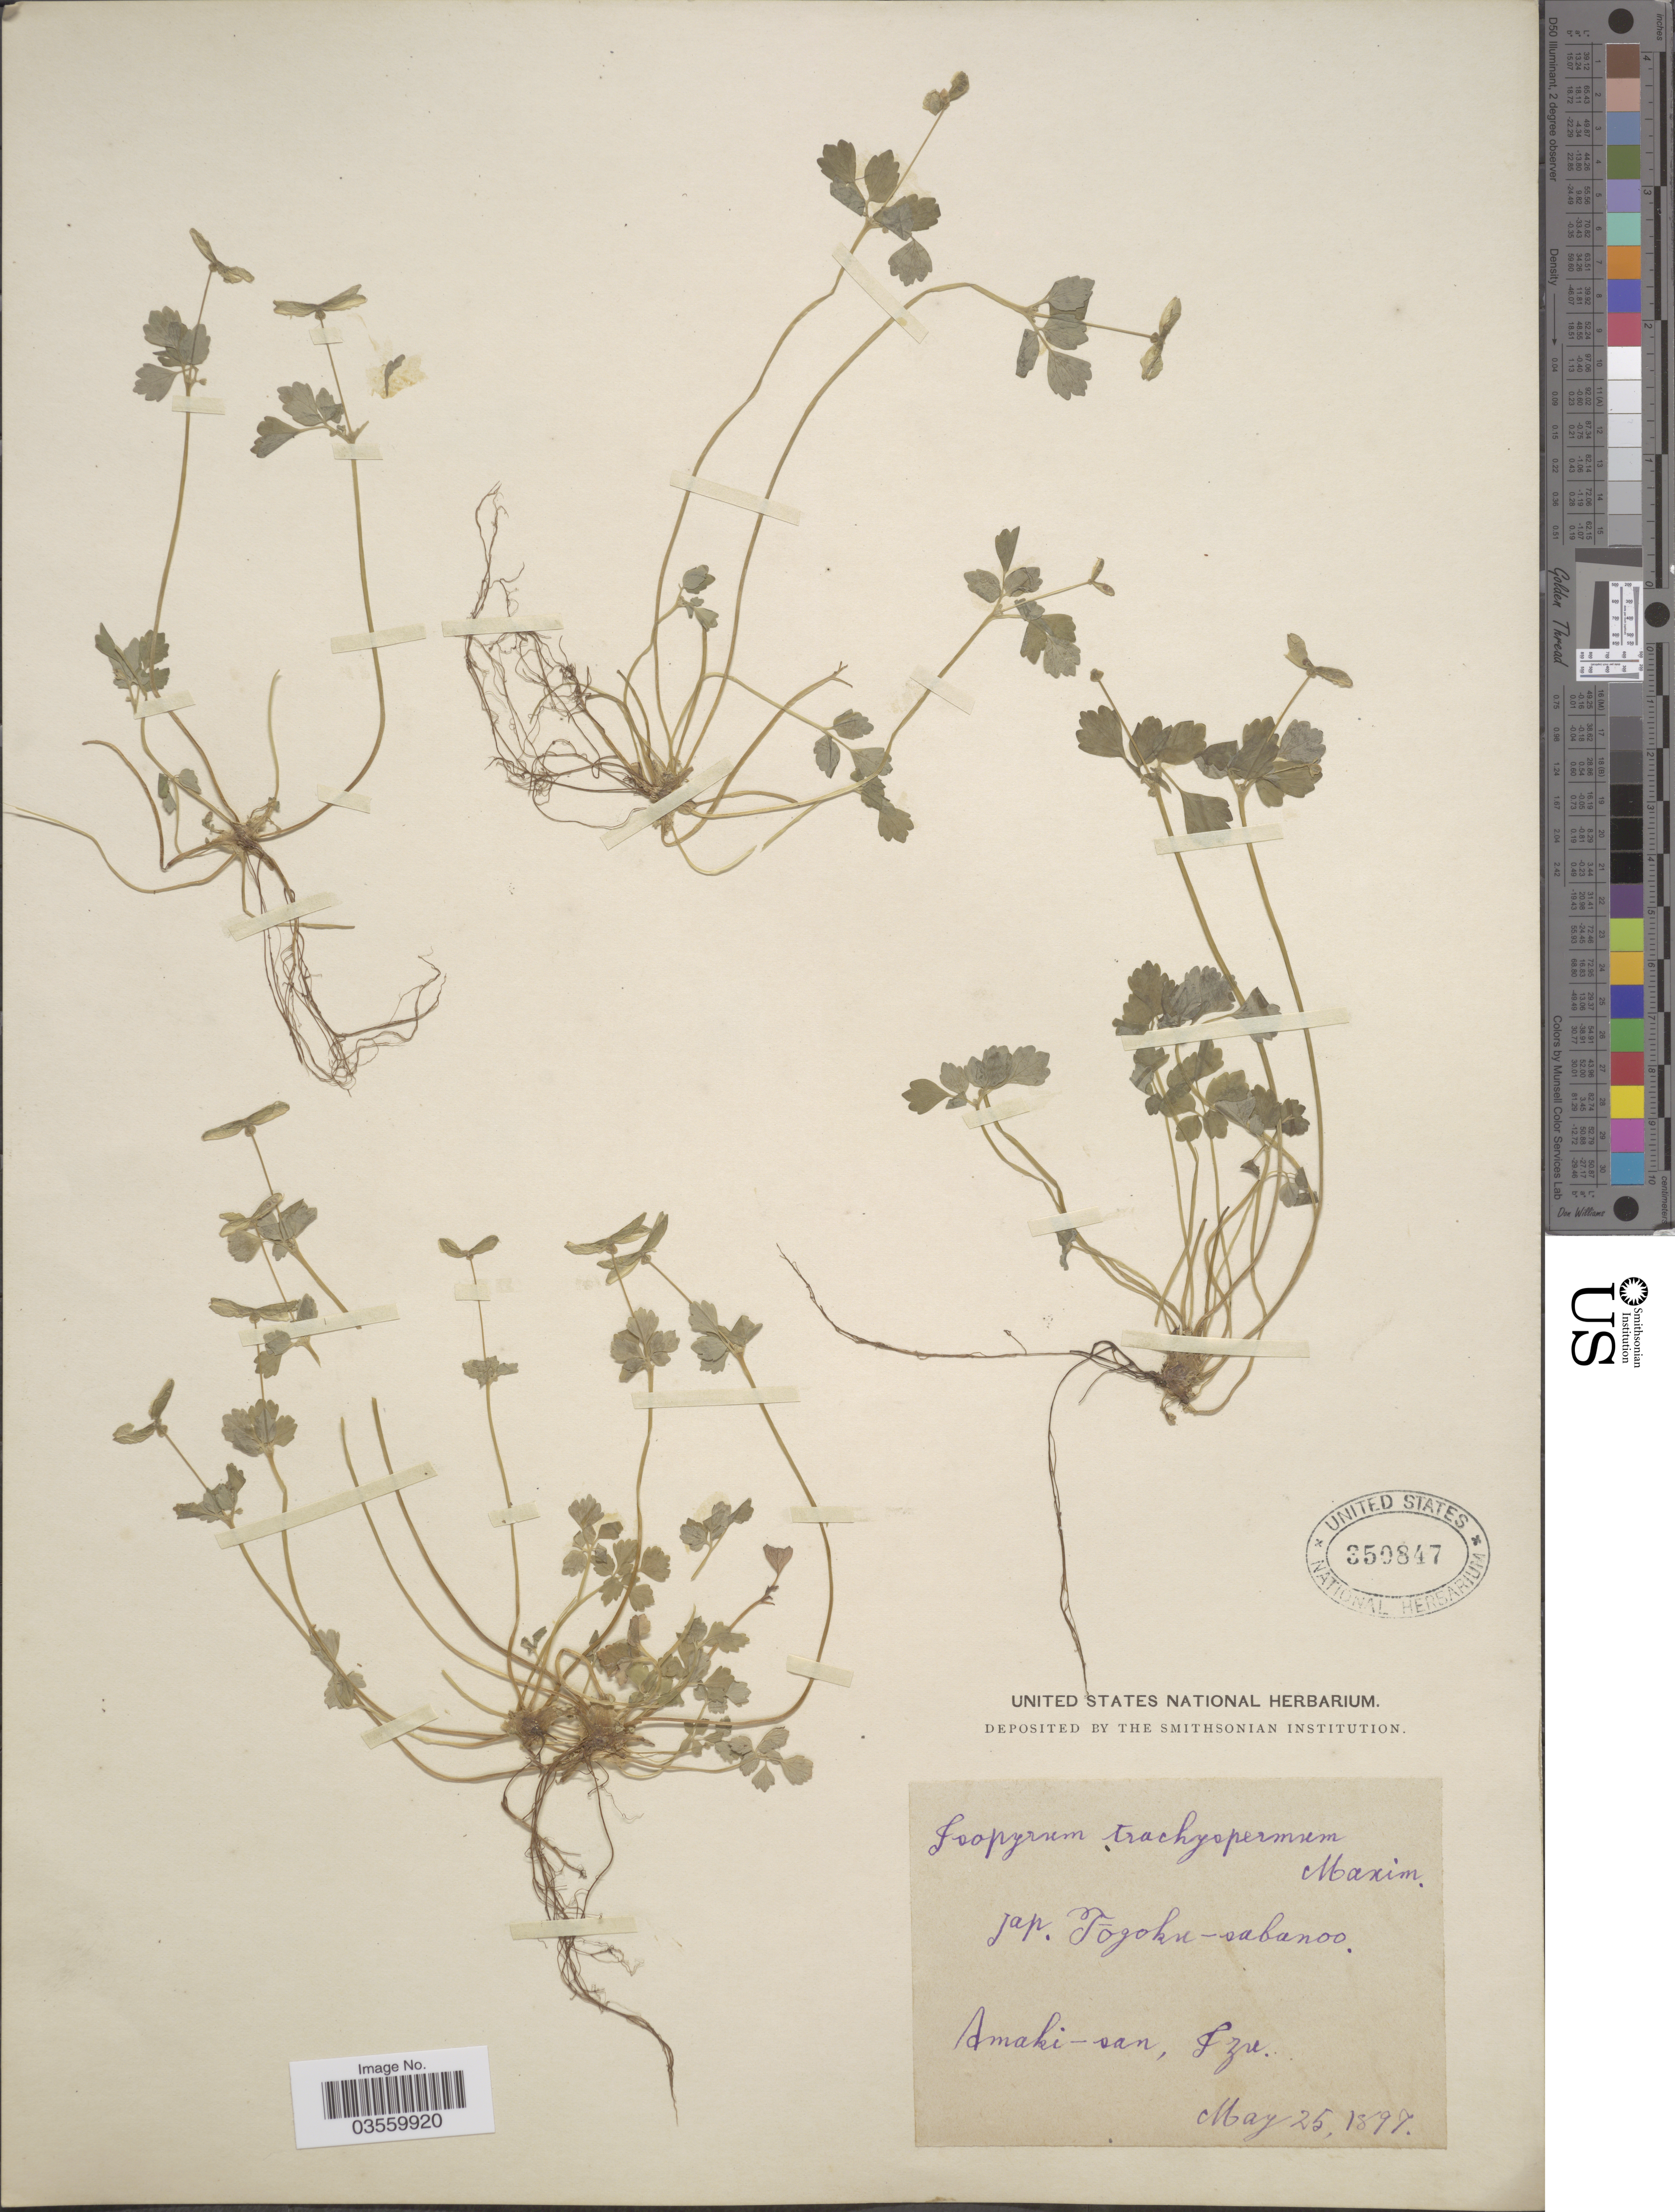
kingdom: Plantae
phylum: Tracheophyta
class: Magnoliopsida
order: Ranunculales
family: Ranunculaceae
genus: Dichocarpum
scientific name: Dichocarpum trachyspermum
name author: (Maxim.) W.T. Wang & P.K. Hsiao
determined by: Strong, Mark T., (BOT), Smithsonian Institution - National Museum of Natural History (UNITED STATES)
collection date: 1897-05-25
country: Japan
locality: Amaki-san, Izu.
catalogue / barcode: US 350847